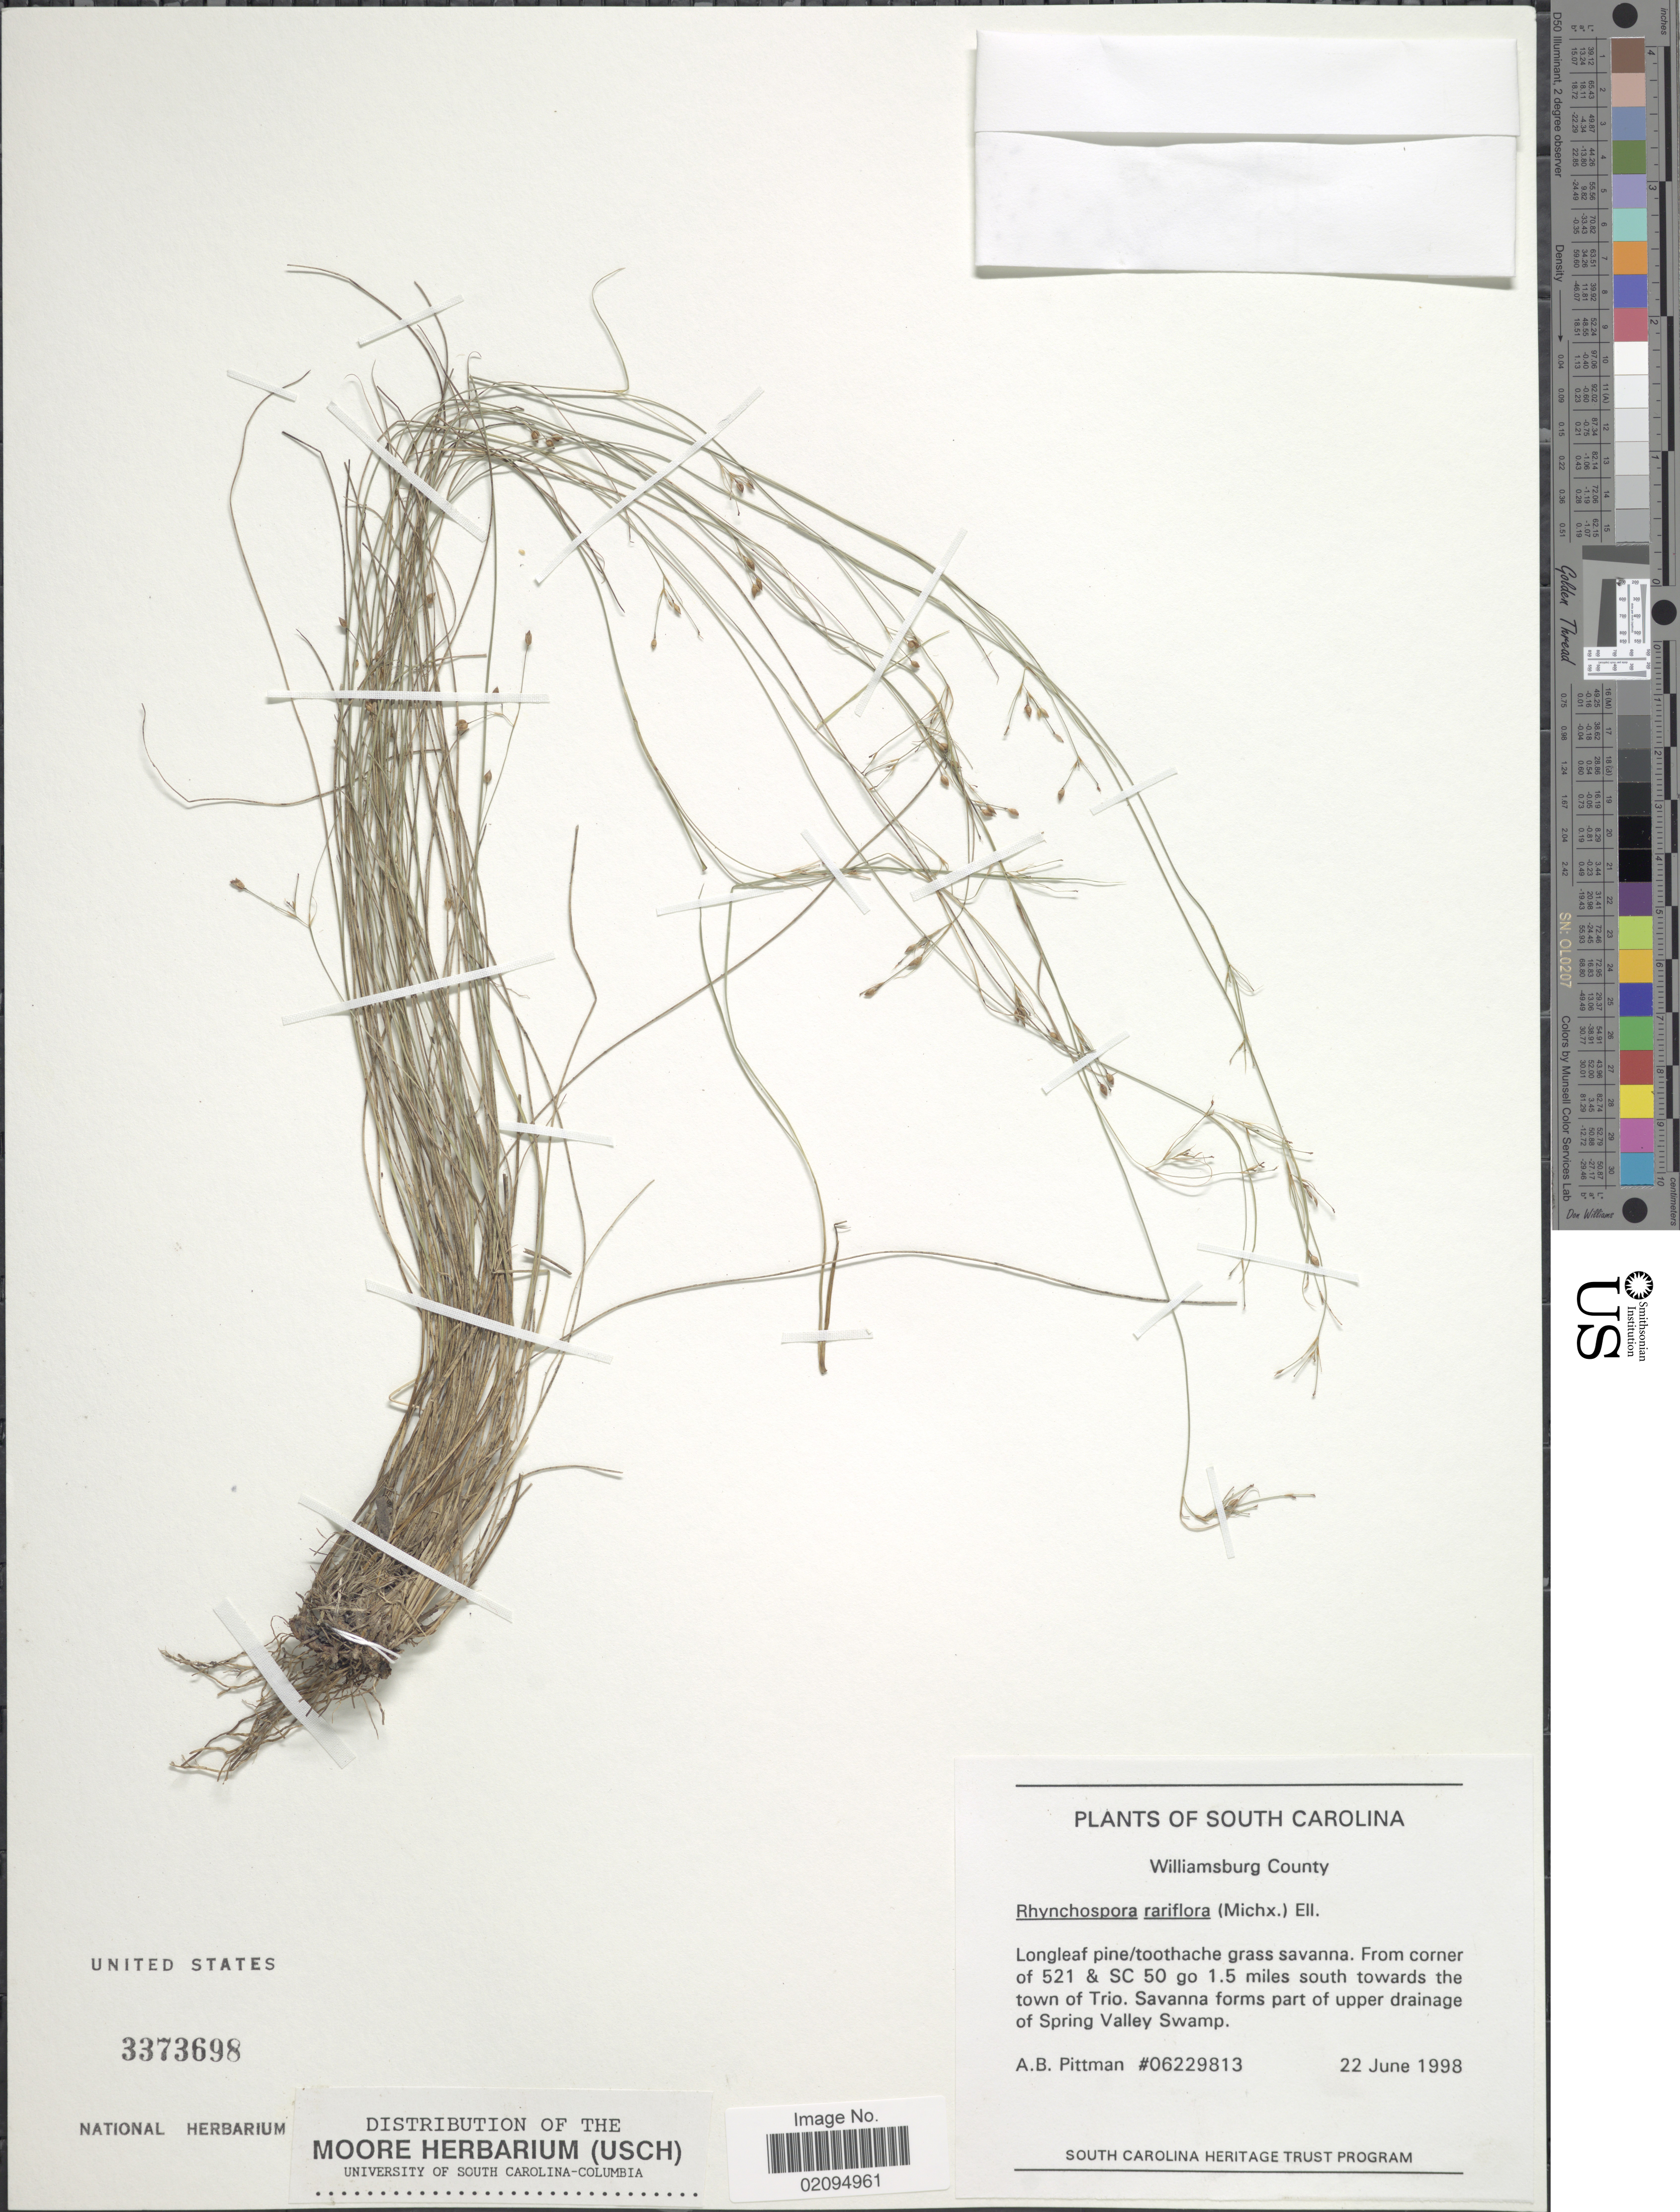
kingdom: Plantae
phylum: Tracheophyta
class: Liliopsida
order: Poales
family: Cyperaceae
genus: Rhynchospora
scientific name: Rhynchospora rariflora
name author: (Michx.) Elliott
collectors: A. B. Pittman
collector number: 06229813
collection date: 1998-06-22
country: United States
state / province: South Carolina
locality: Williamsburg County. From corner of 521 & SC 50 go 1.5 miles south towards the town of Trio. Part of upper drainage of Spring Valley Swamp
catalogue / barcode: US 3373698